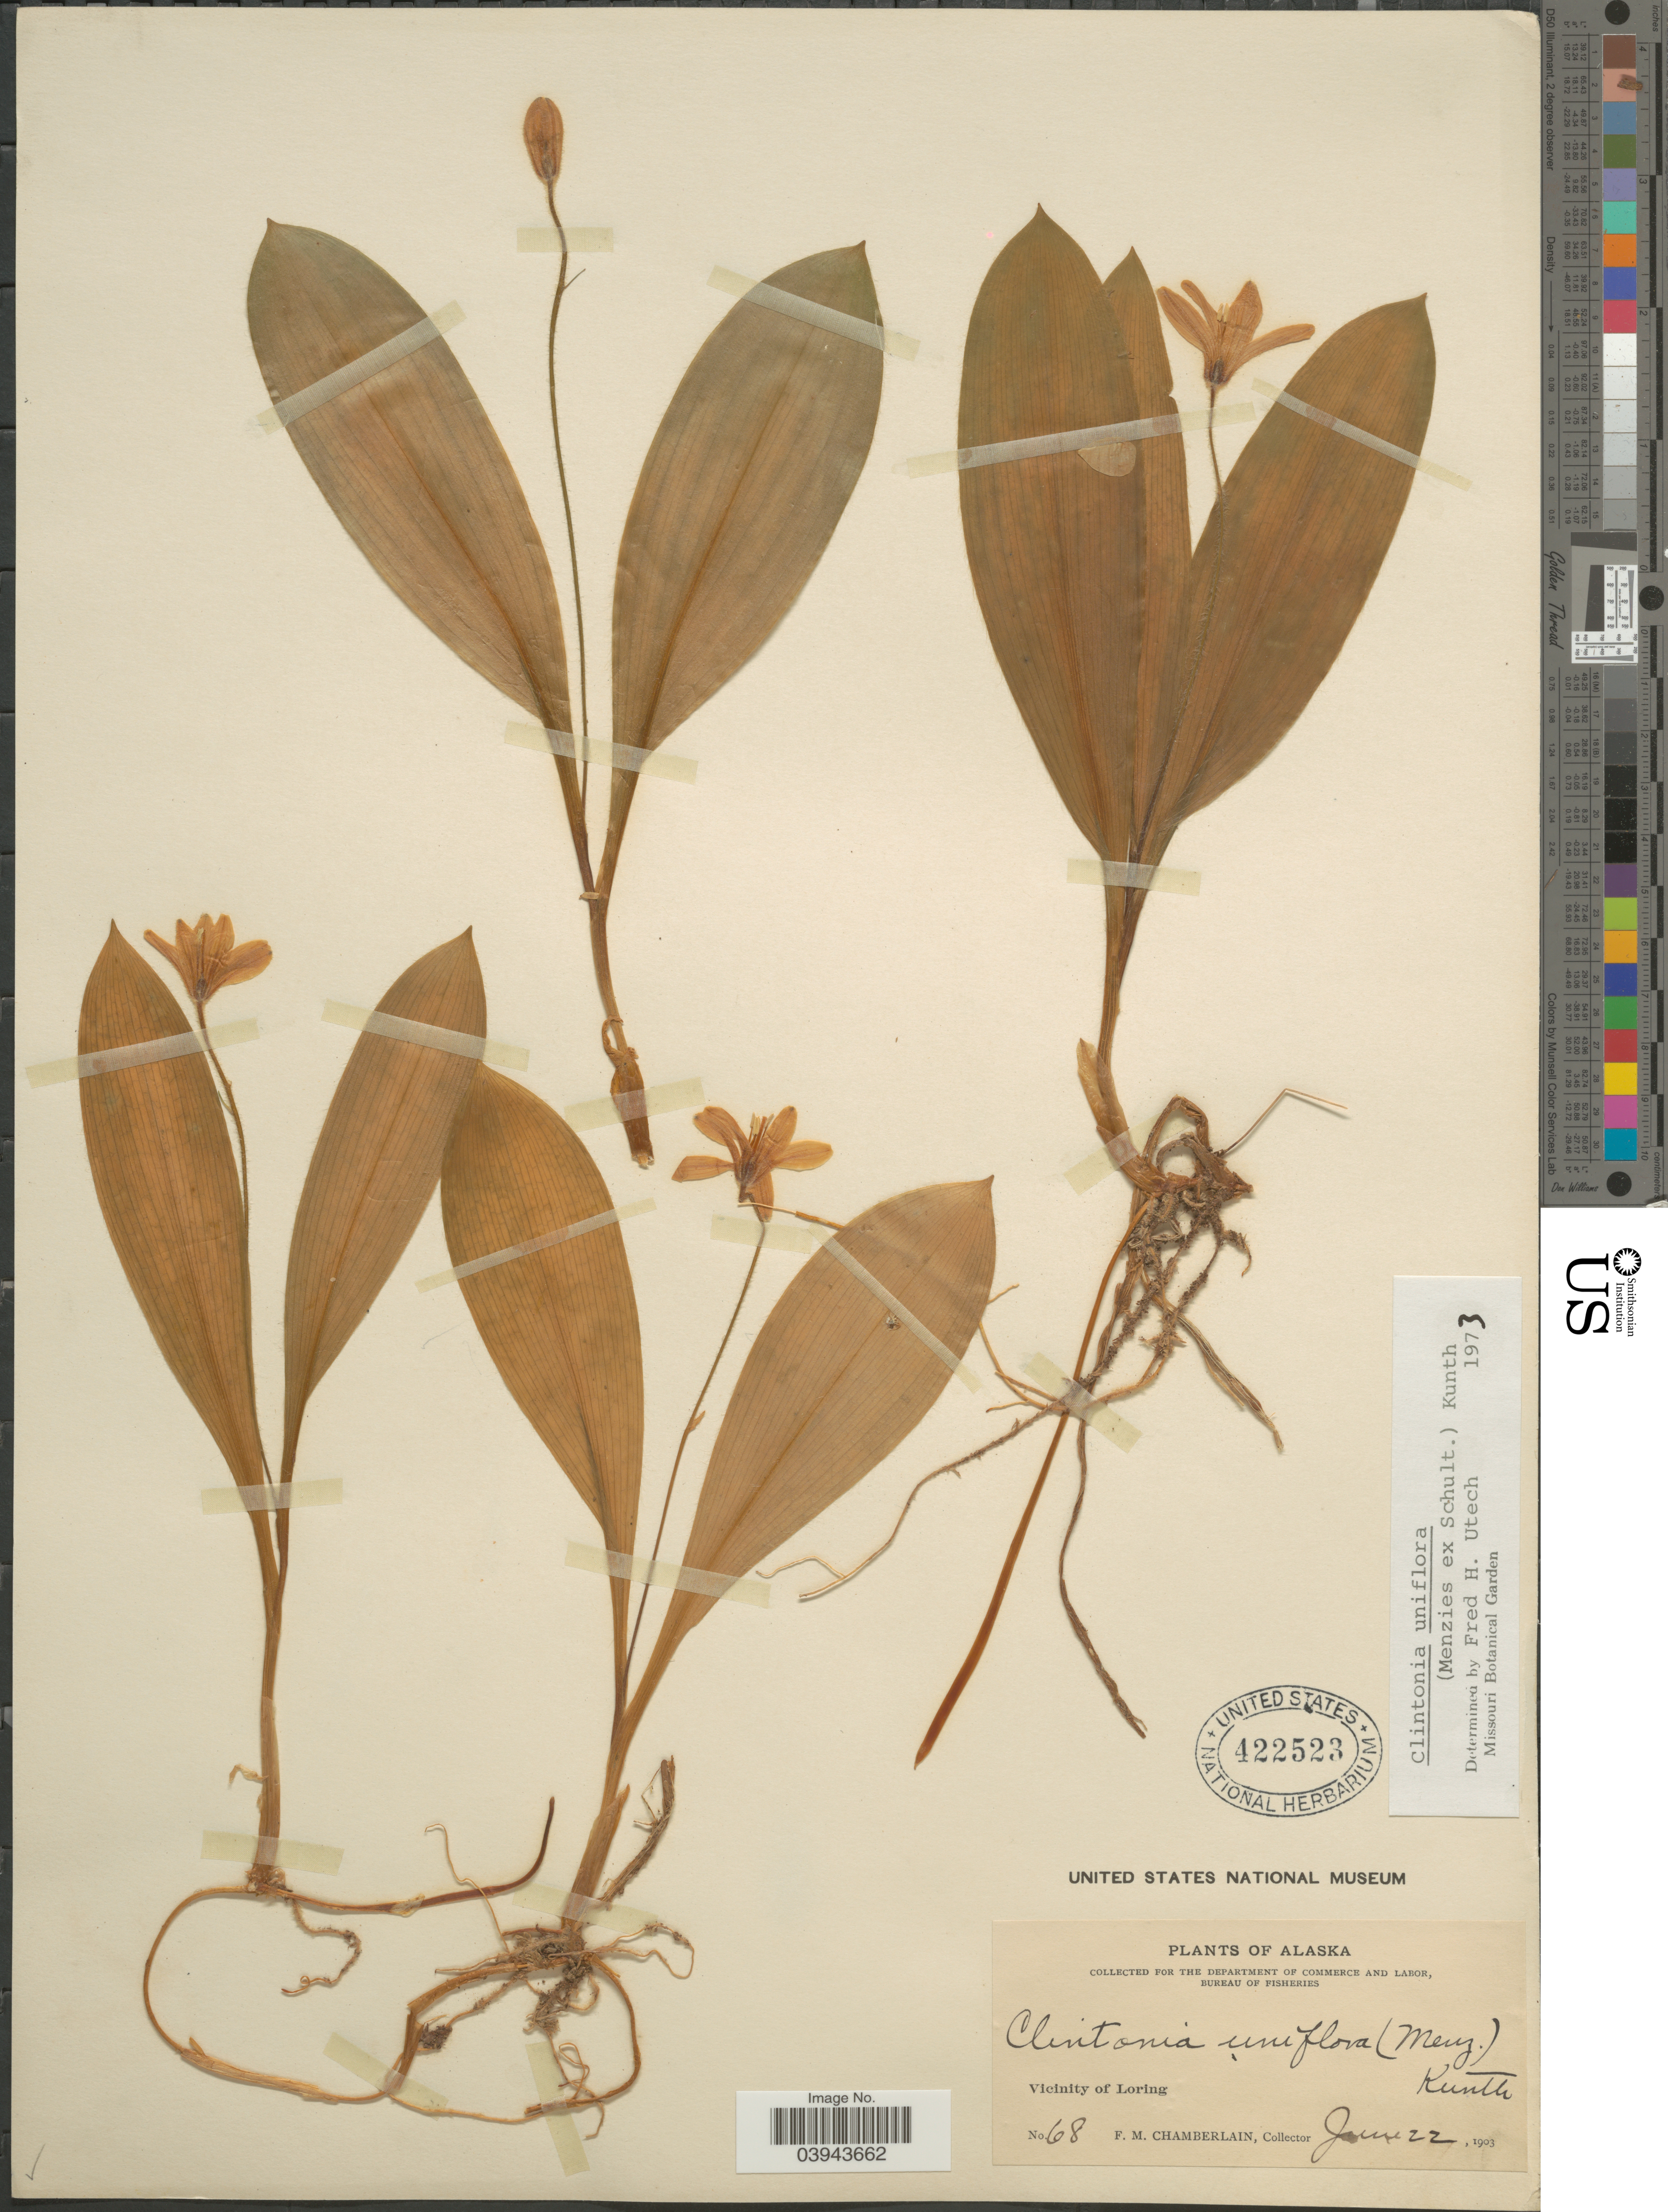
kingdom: Plantae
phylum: Tracheophyta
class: Liliopsida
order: Liliales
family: Liliaceae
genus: Clintonia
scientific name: Clintonia uniflora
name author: Kunth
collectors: F. Chamberlain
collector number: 68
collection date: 1903-06-22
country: United States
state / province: Alaska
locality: Vicinity of Loring.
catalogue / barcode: US 422523